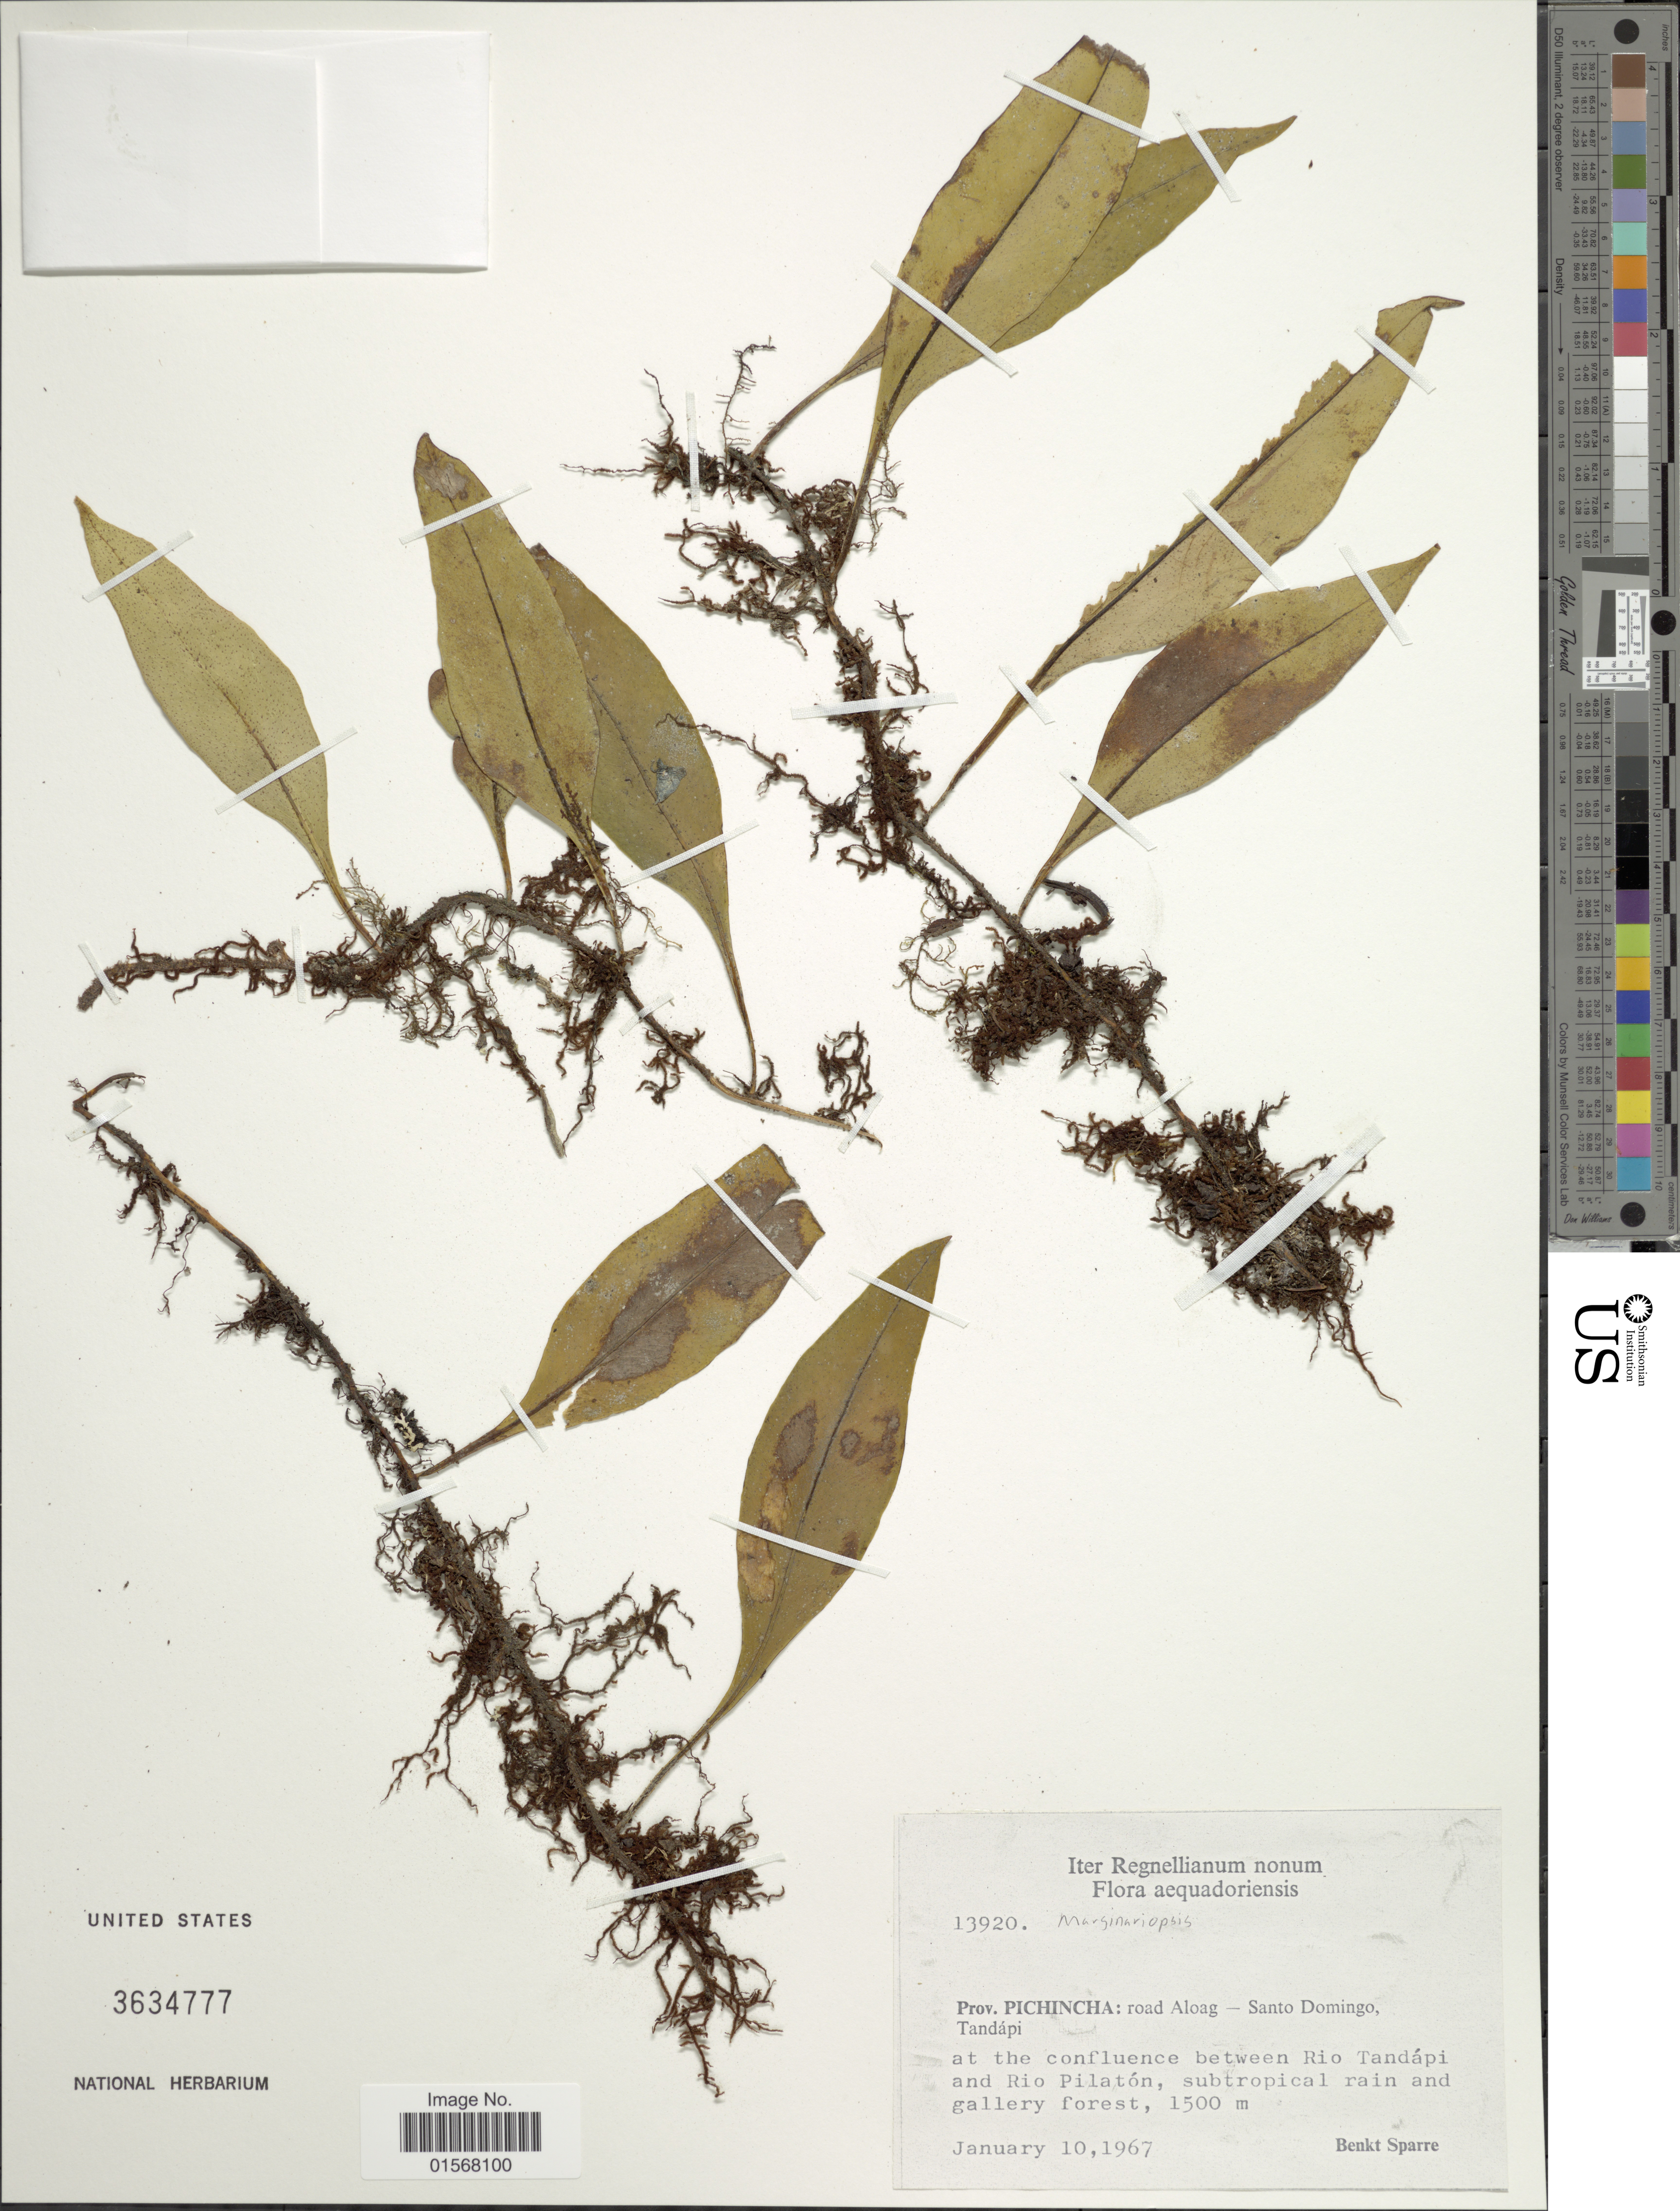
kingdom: Plantae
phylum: Tracheophyta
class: Polypodiopsida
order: Polypodiales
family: Polypodiaceae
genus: Marginariopsis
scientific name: Marginariopsis sp.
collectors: B. Sparre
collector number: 13920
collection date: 1967-01-10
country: Ecuador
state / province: Pichincha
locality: Prov. Pichincha; road Aloag- Santo Domingo, Tandapi, at the confluence between Rio Tandapi and Rio Pilaton, subtropical rain and gallery forest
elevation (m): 1500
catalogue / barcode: US 3634777